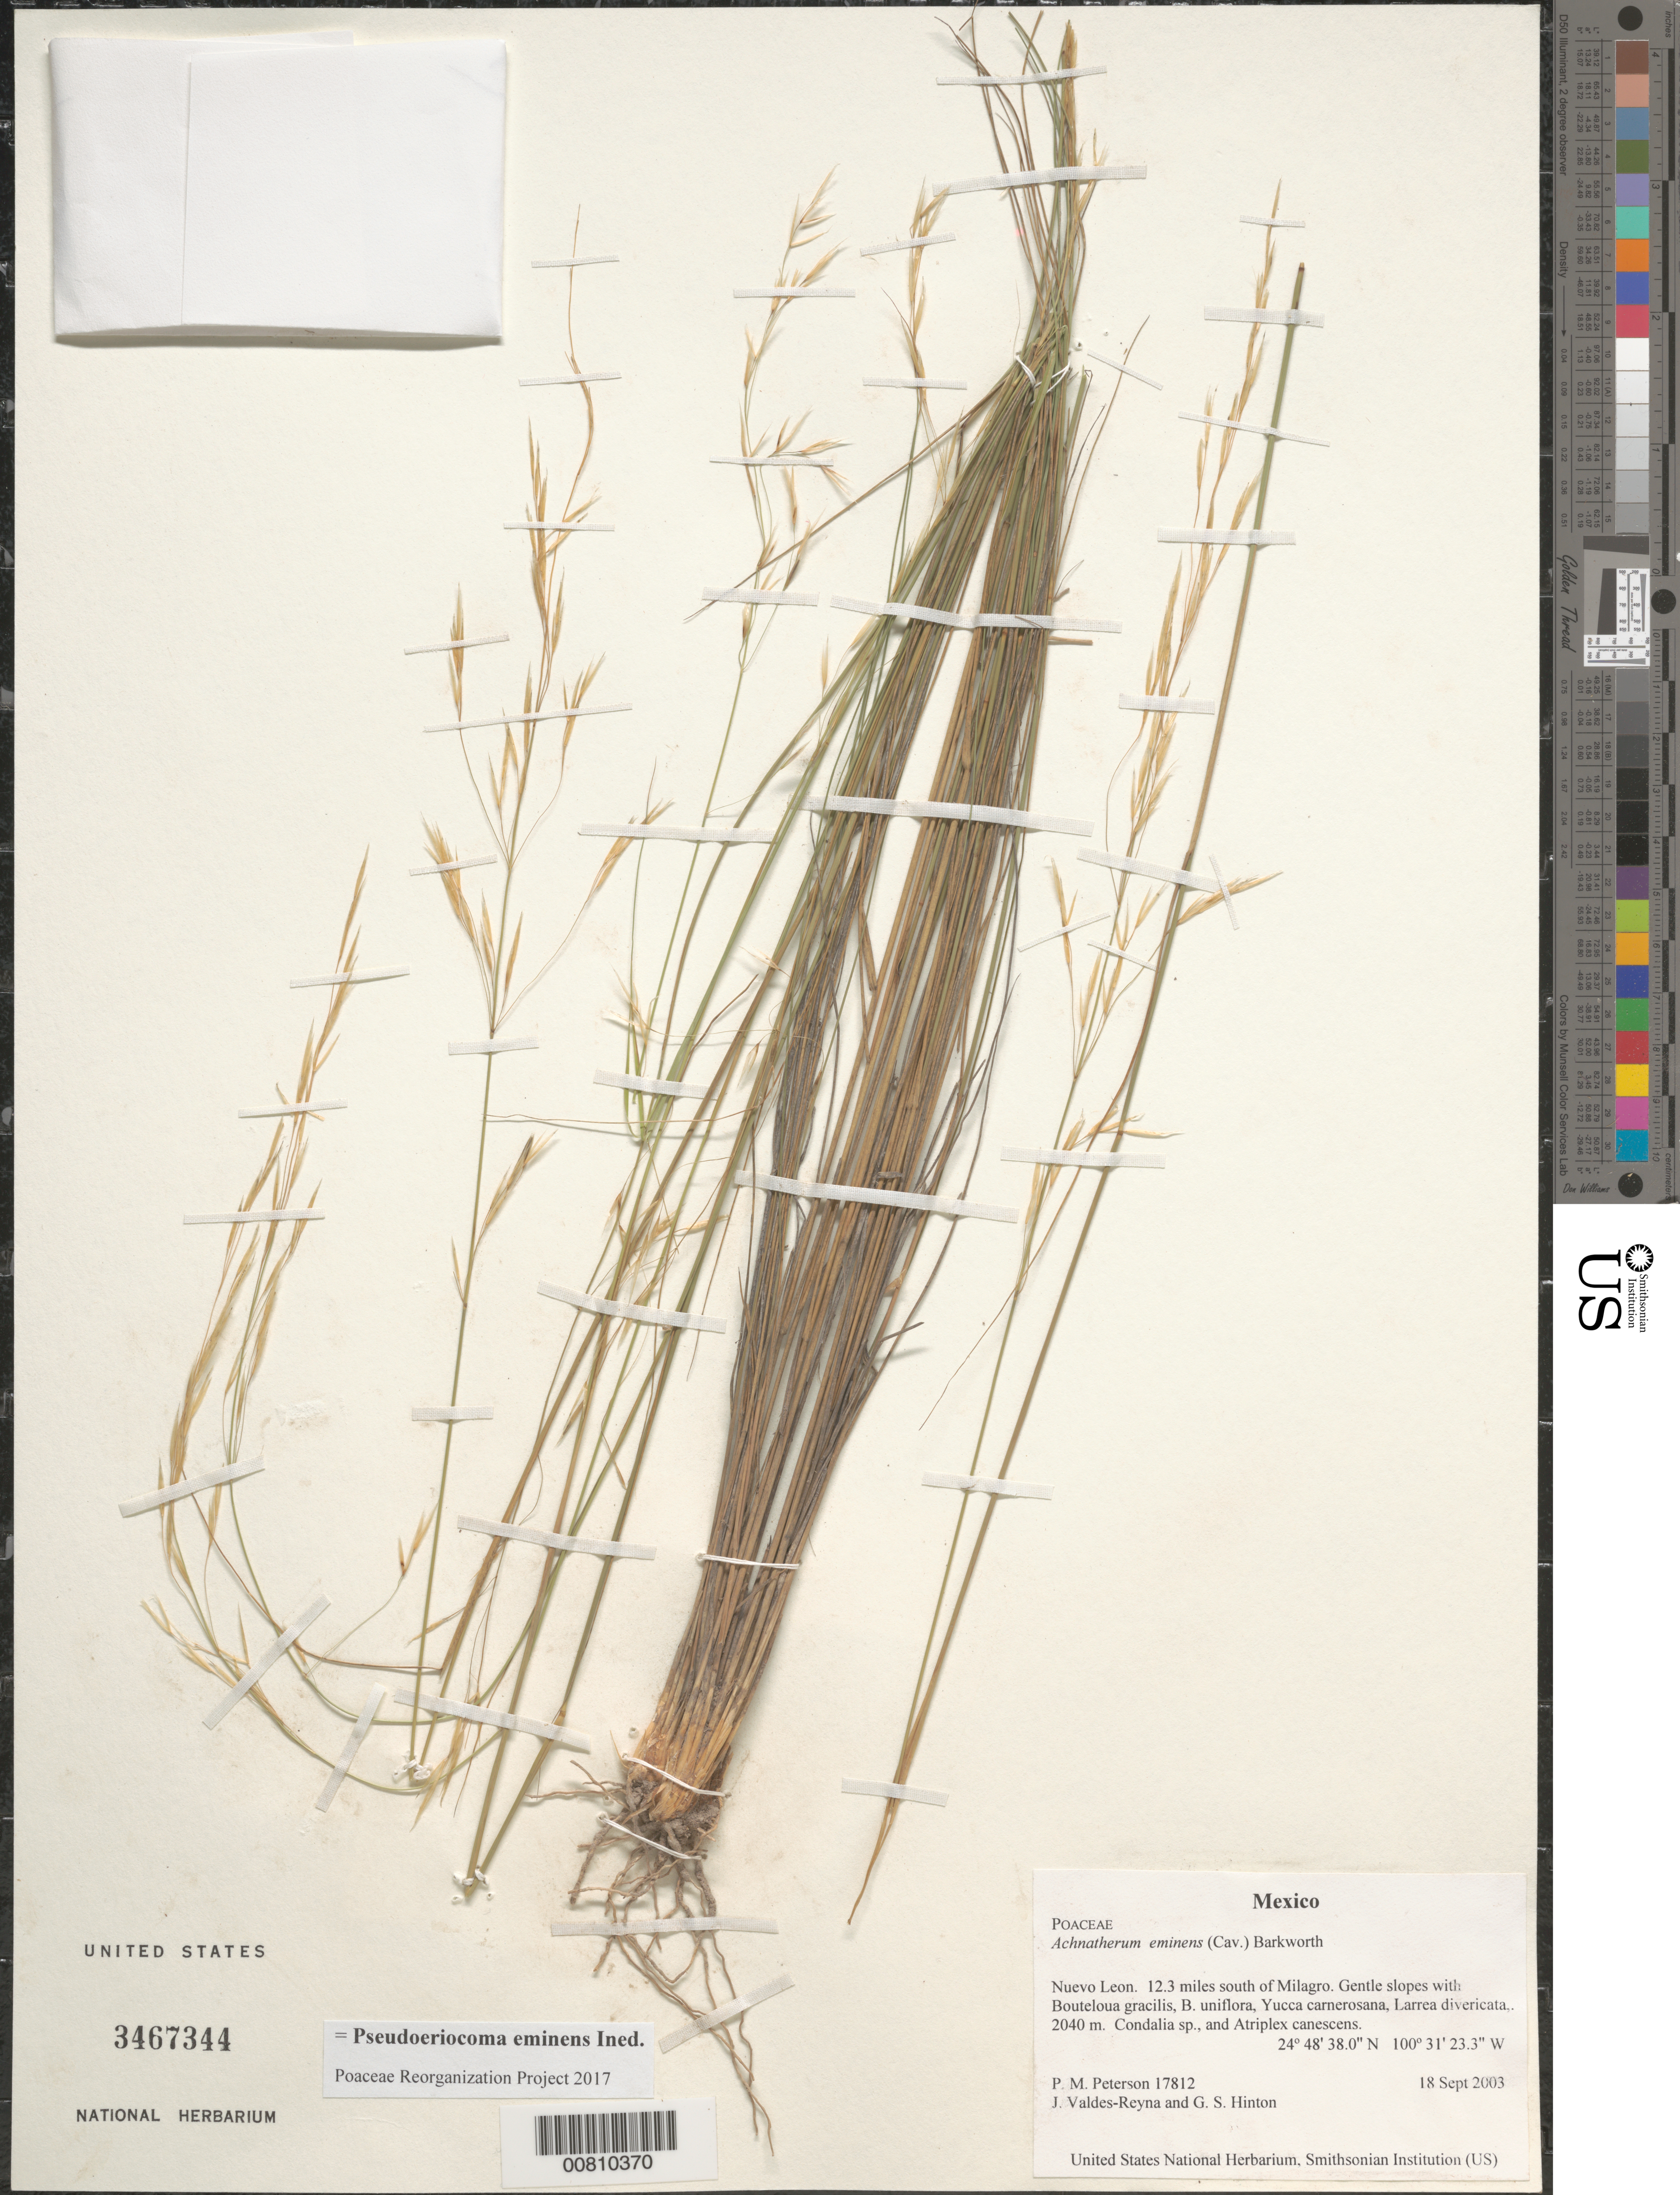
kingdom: Plantae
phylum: Tracheophyta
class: Liliopsida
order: Poales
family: Poaceae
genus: Pseudoeriocoma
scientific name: Pseudoeriocoma eminens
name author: (Cav.) Romasch.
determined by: Poaceae Reorganization Project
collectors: P. M. Peterson, J. Valdés-Reyna & H. Hinton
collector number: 17812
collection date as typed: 18 Sep 2003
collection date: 2003-09-18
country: Mexico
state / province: Nuevo León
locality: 12.3 miles south of Milagro. Gentle slopes with Bouteloua gracilis, B. uniflora, Yucca carnerosana, Larrea divericata,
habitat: Condalia sp., and Atriplex canescens.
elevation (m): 2040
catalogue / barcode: US 3467344